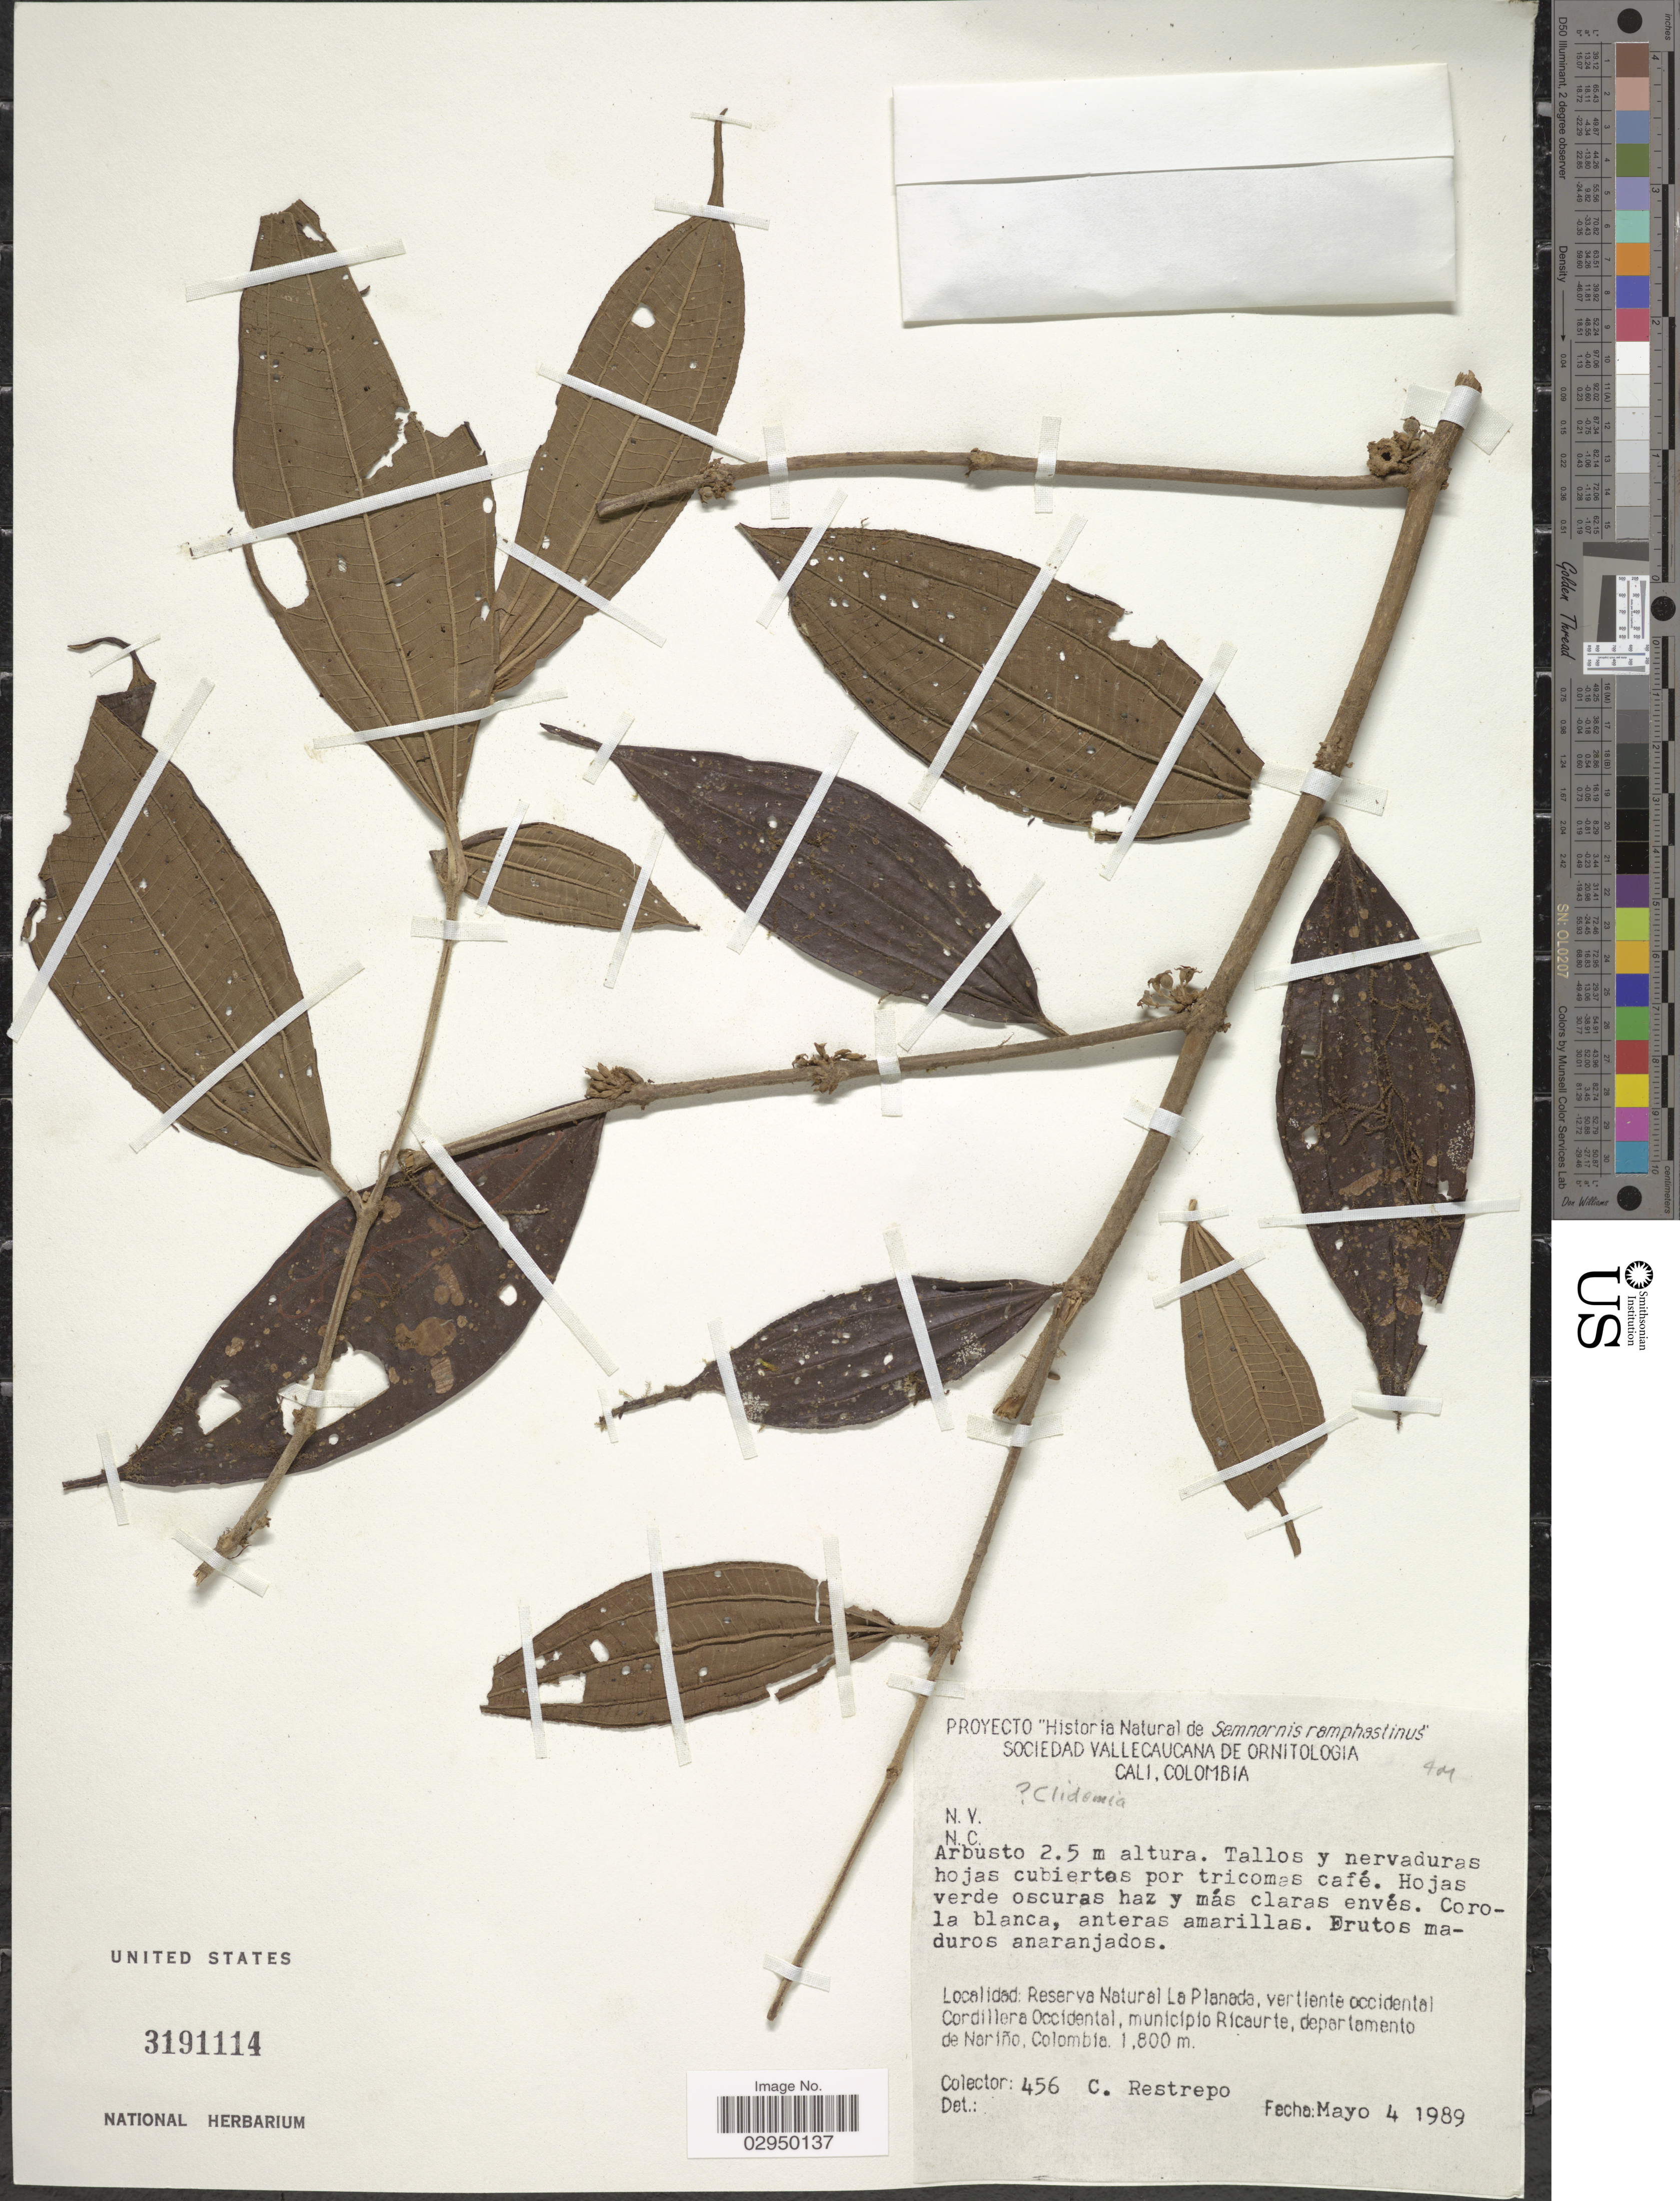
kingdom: Plantae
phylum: Tracheophyta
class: Magnoliopsida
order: Myrtales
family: Melastomataceae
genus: Clidemia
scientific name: Clidemia sp.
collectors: C. Restrepo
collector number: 456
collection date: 1989-05-04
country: Colombia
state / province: Nariño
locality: Reserva Natural La Planada, vertiente occidental. Cordillera Occidental, municipio Ricaurte, departamento de Nariño.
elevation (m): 1800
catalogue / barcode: US 3191114